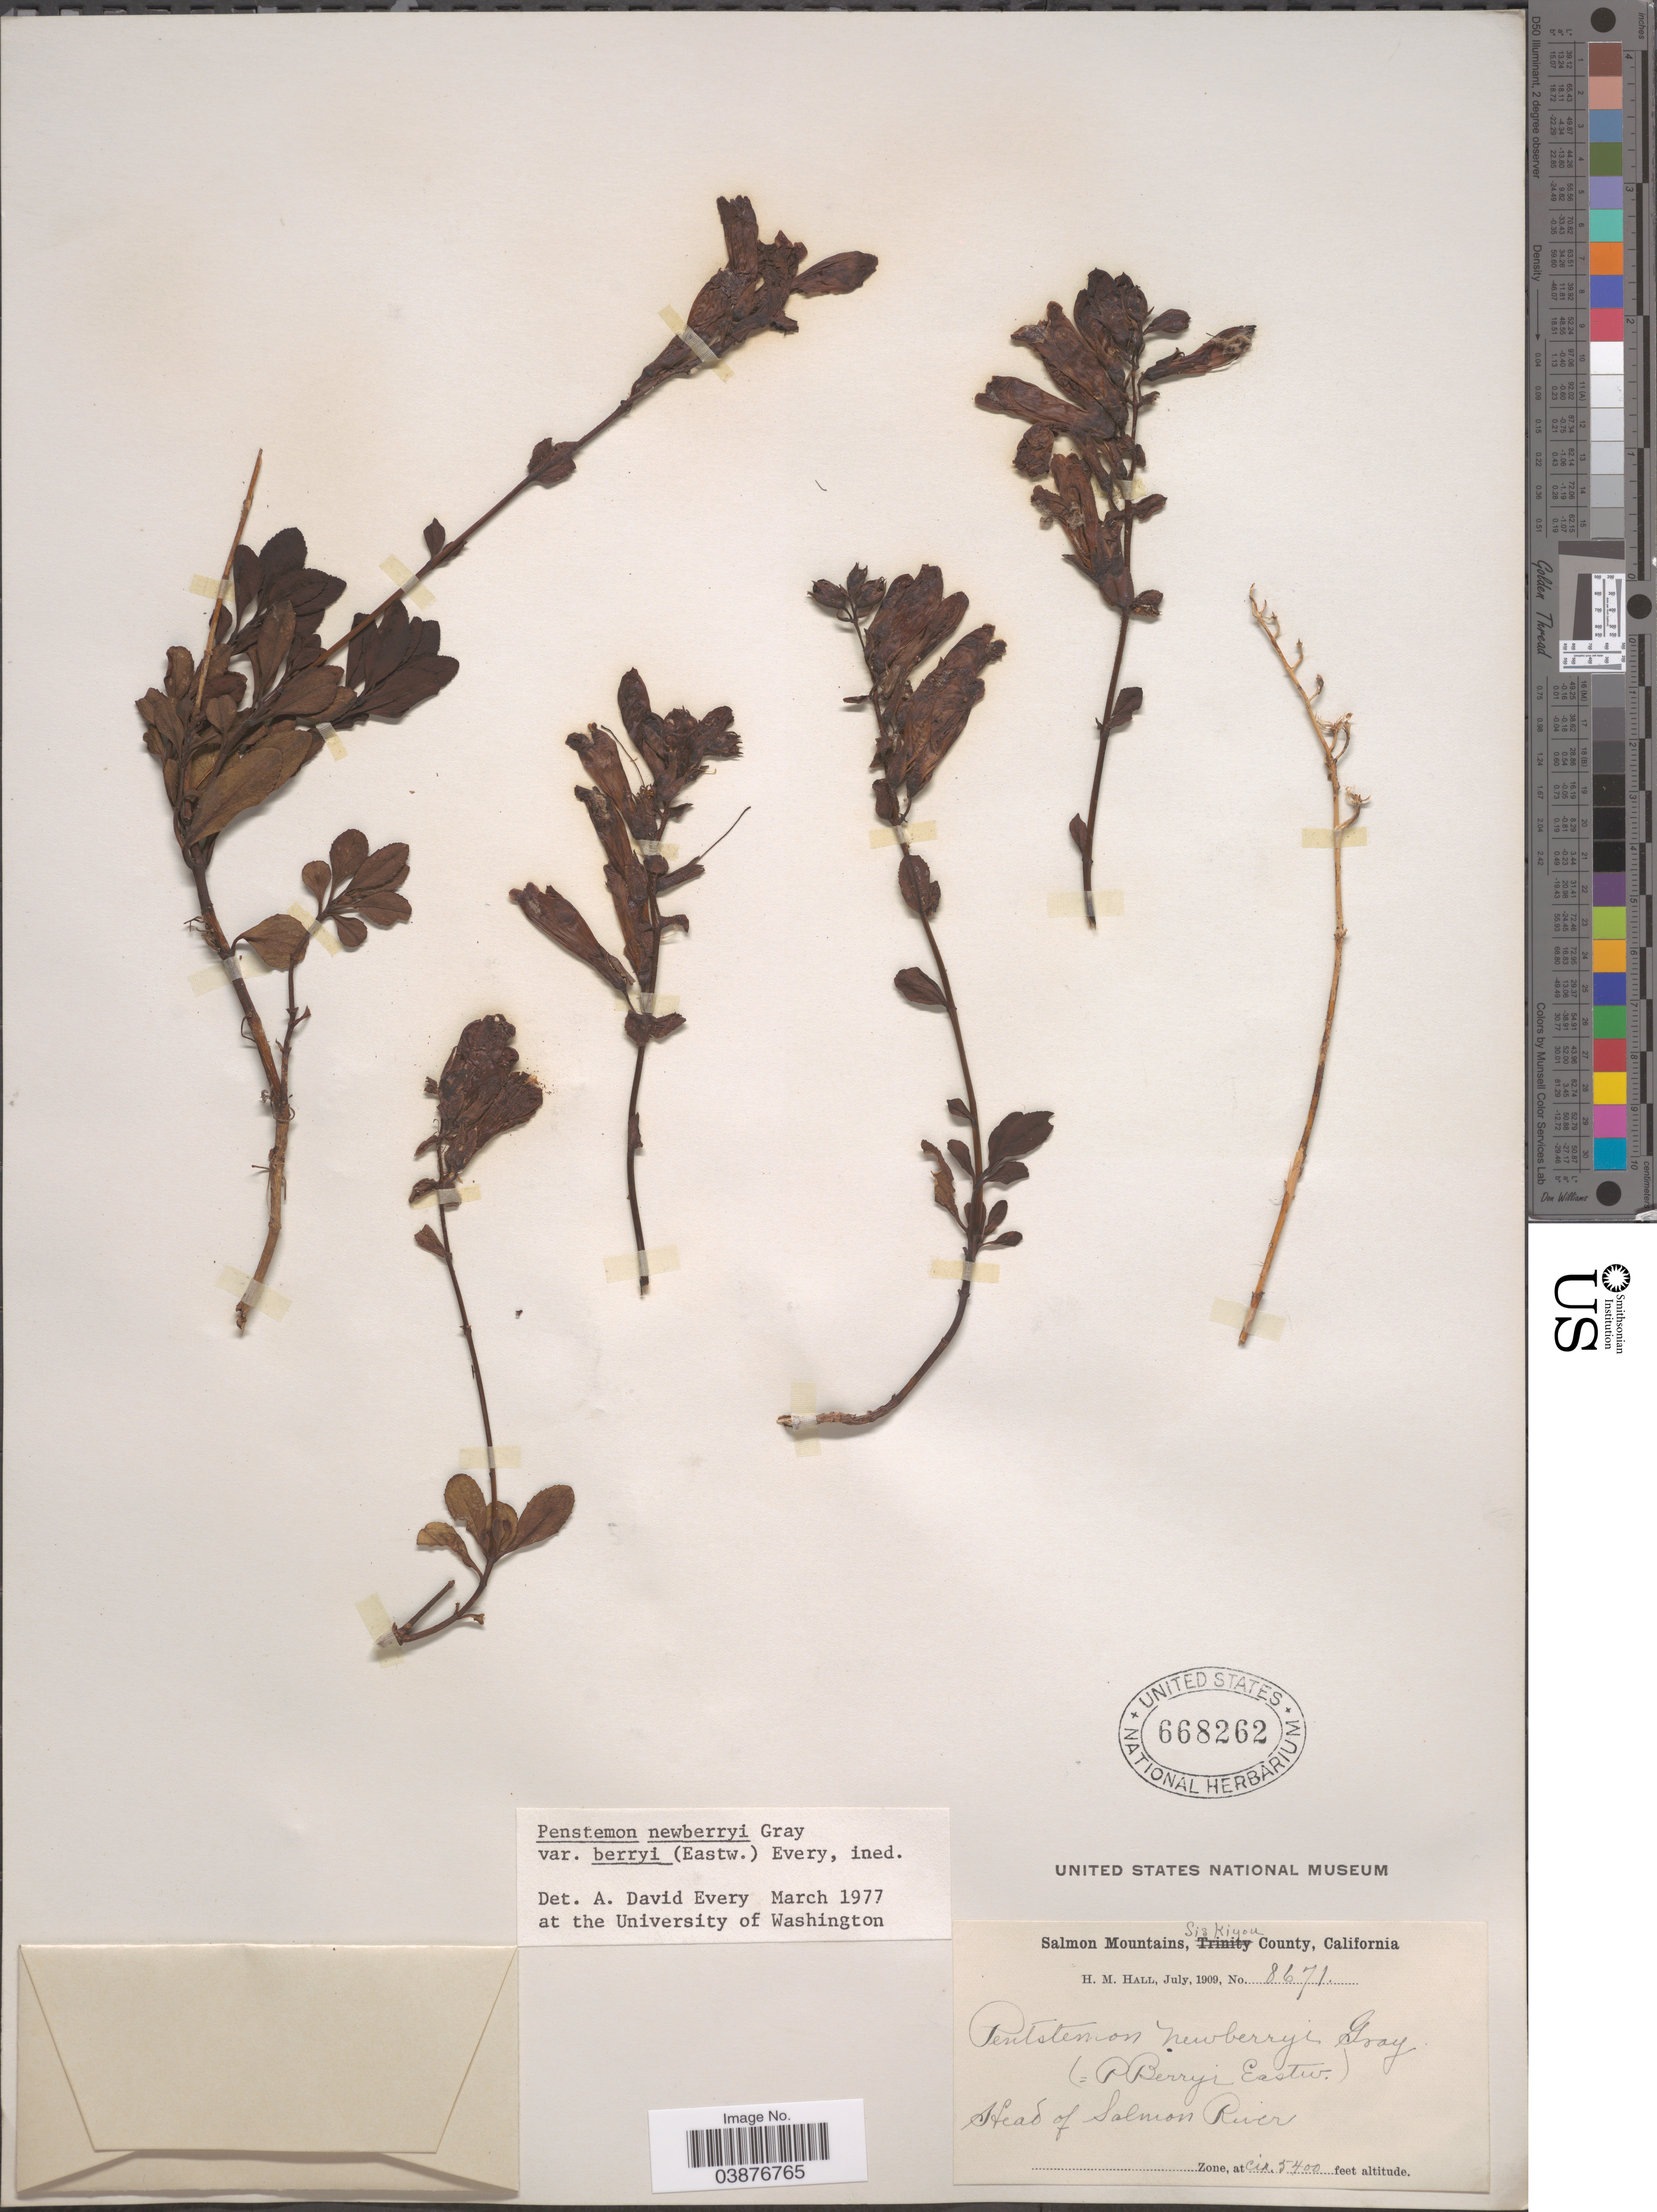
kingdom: Plantae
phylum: Tracheophyta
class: Magnoliopsida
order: Lamiales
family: Plantaginaceae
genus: Penstemon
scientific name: Penstemon newberryi var. berryi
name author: (Eastw.) N.H. Holmgren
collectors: H. M. Hall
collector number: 8671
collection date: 1909-07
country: United States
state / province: California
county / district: Siskiyou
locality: Salmon Mountains, Siskiyou County. Head of Salmon River.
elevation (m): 1646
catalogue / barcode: US 668262